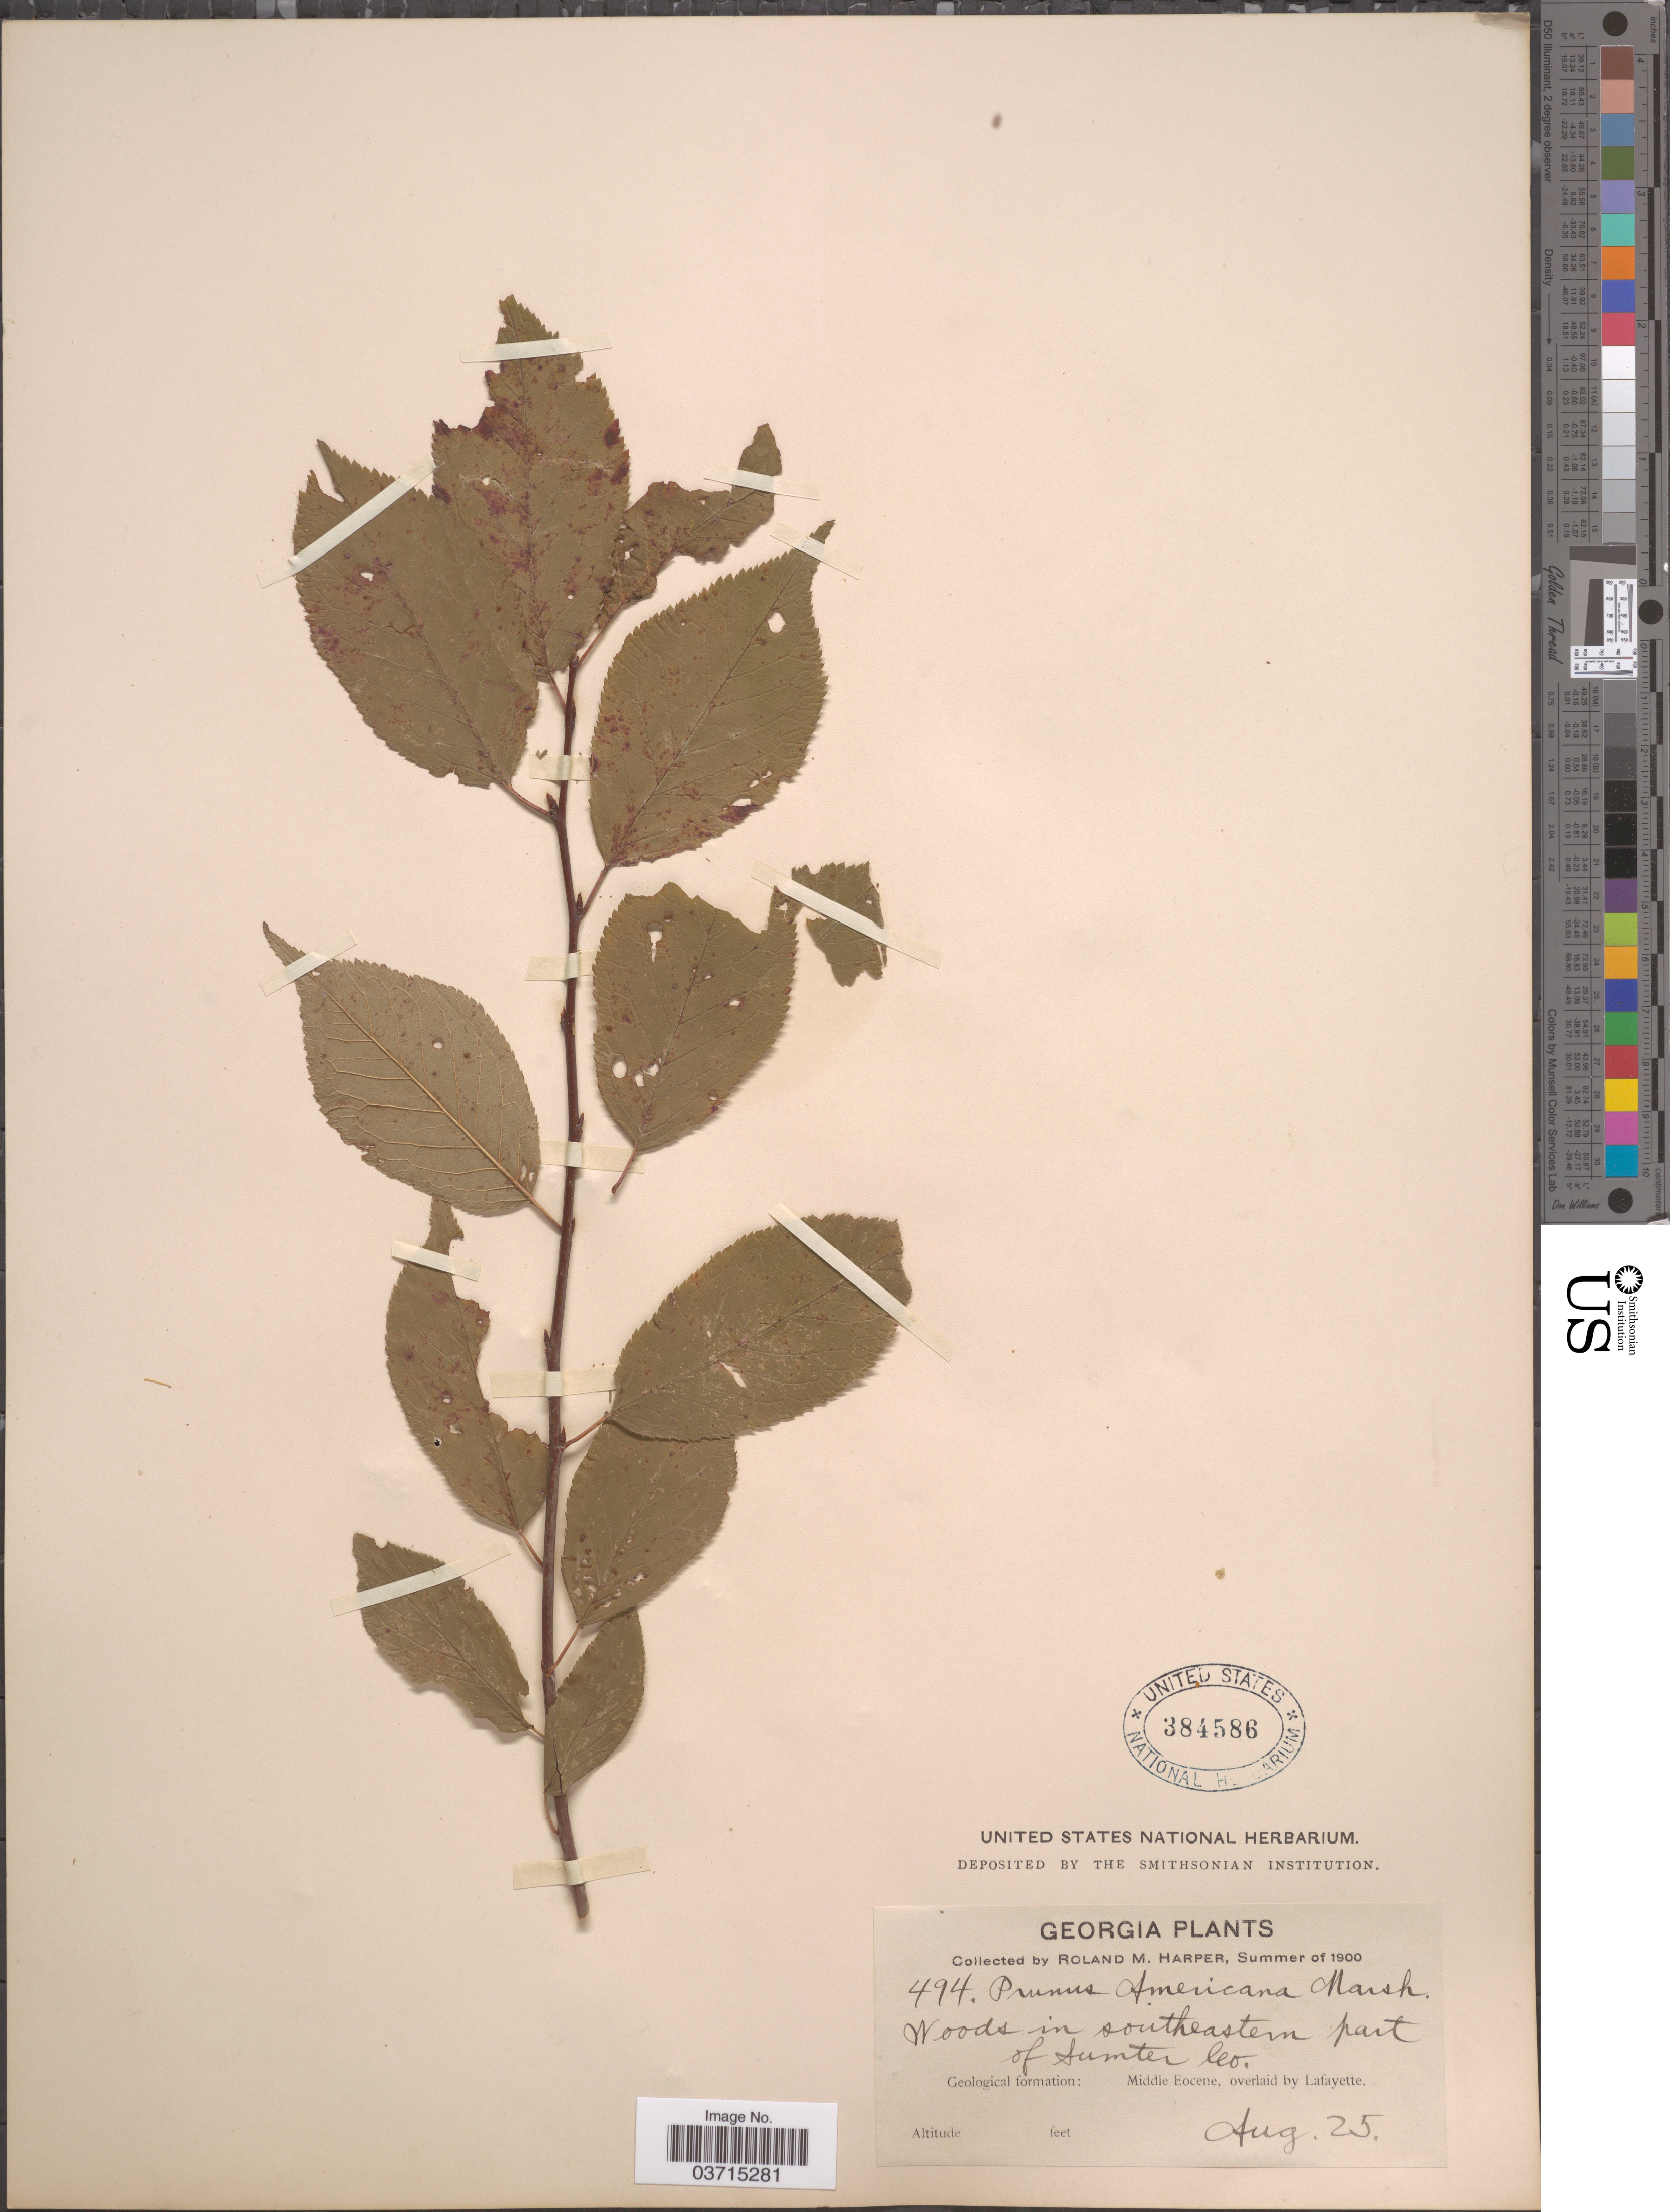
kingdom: Plantae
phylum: Tracheophyta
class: Magnoliopsida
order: Rosales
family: Rosaceae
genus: Prunus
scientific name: Prunus americana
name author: Marshall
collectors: R. M. Harper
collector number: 494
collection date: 1900-08-25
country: United States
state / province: Georgia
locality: In Southeastern part of Sumter Co. Geological formation: Middle Eocene, overlaid by Lafayette.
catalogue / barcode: US 384586